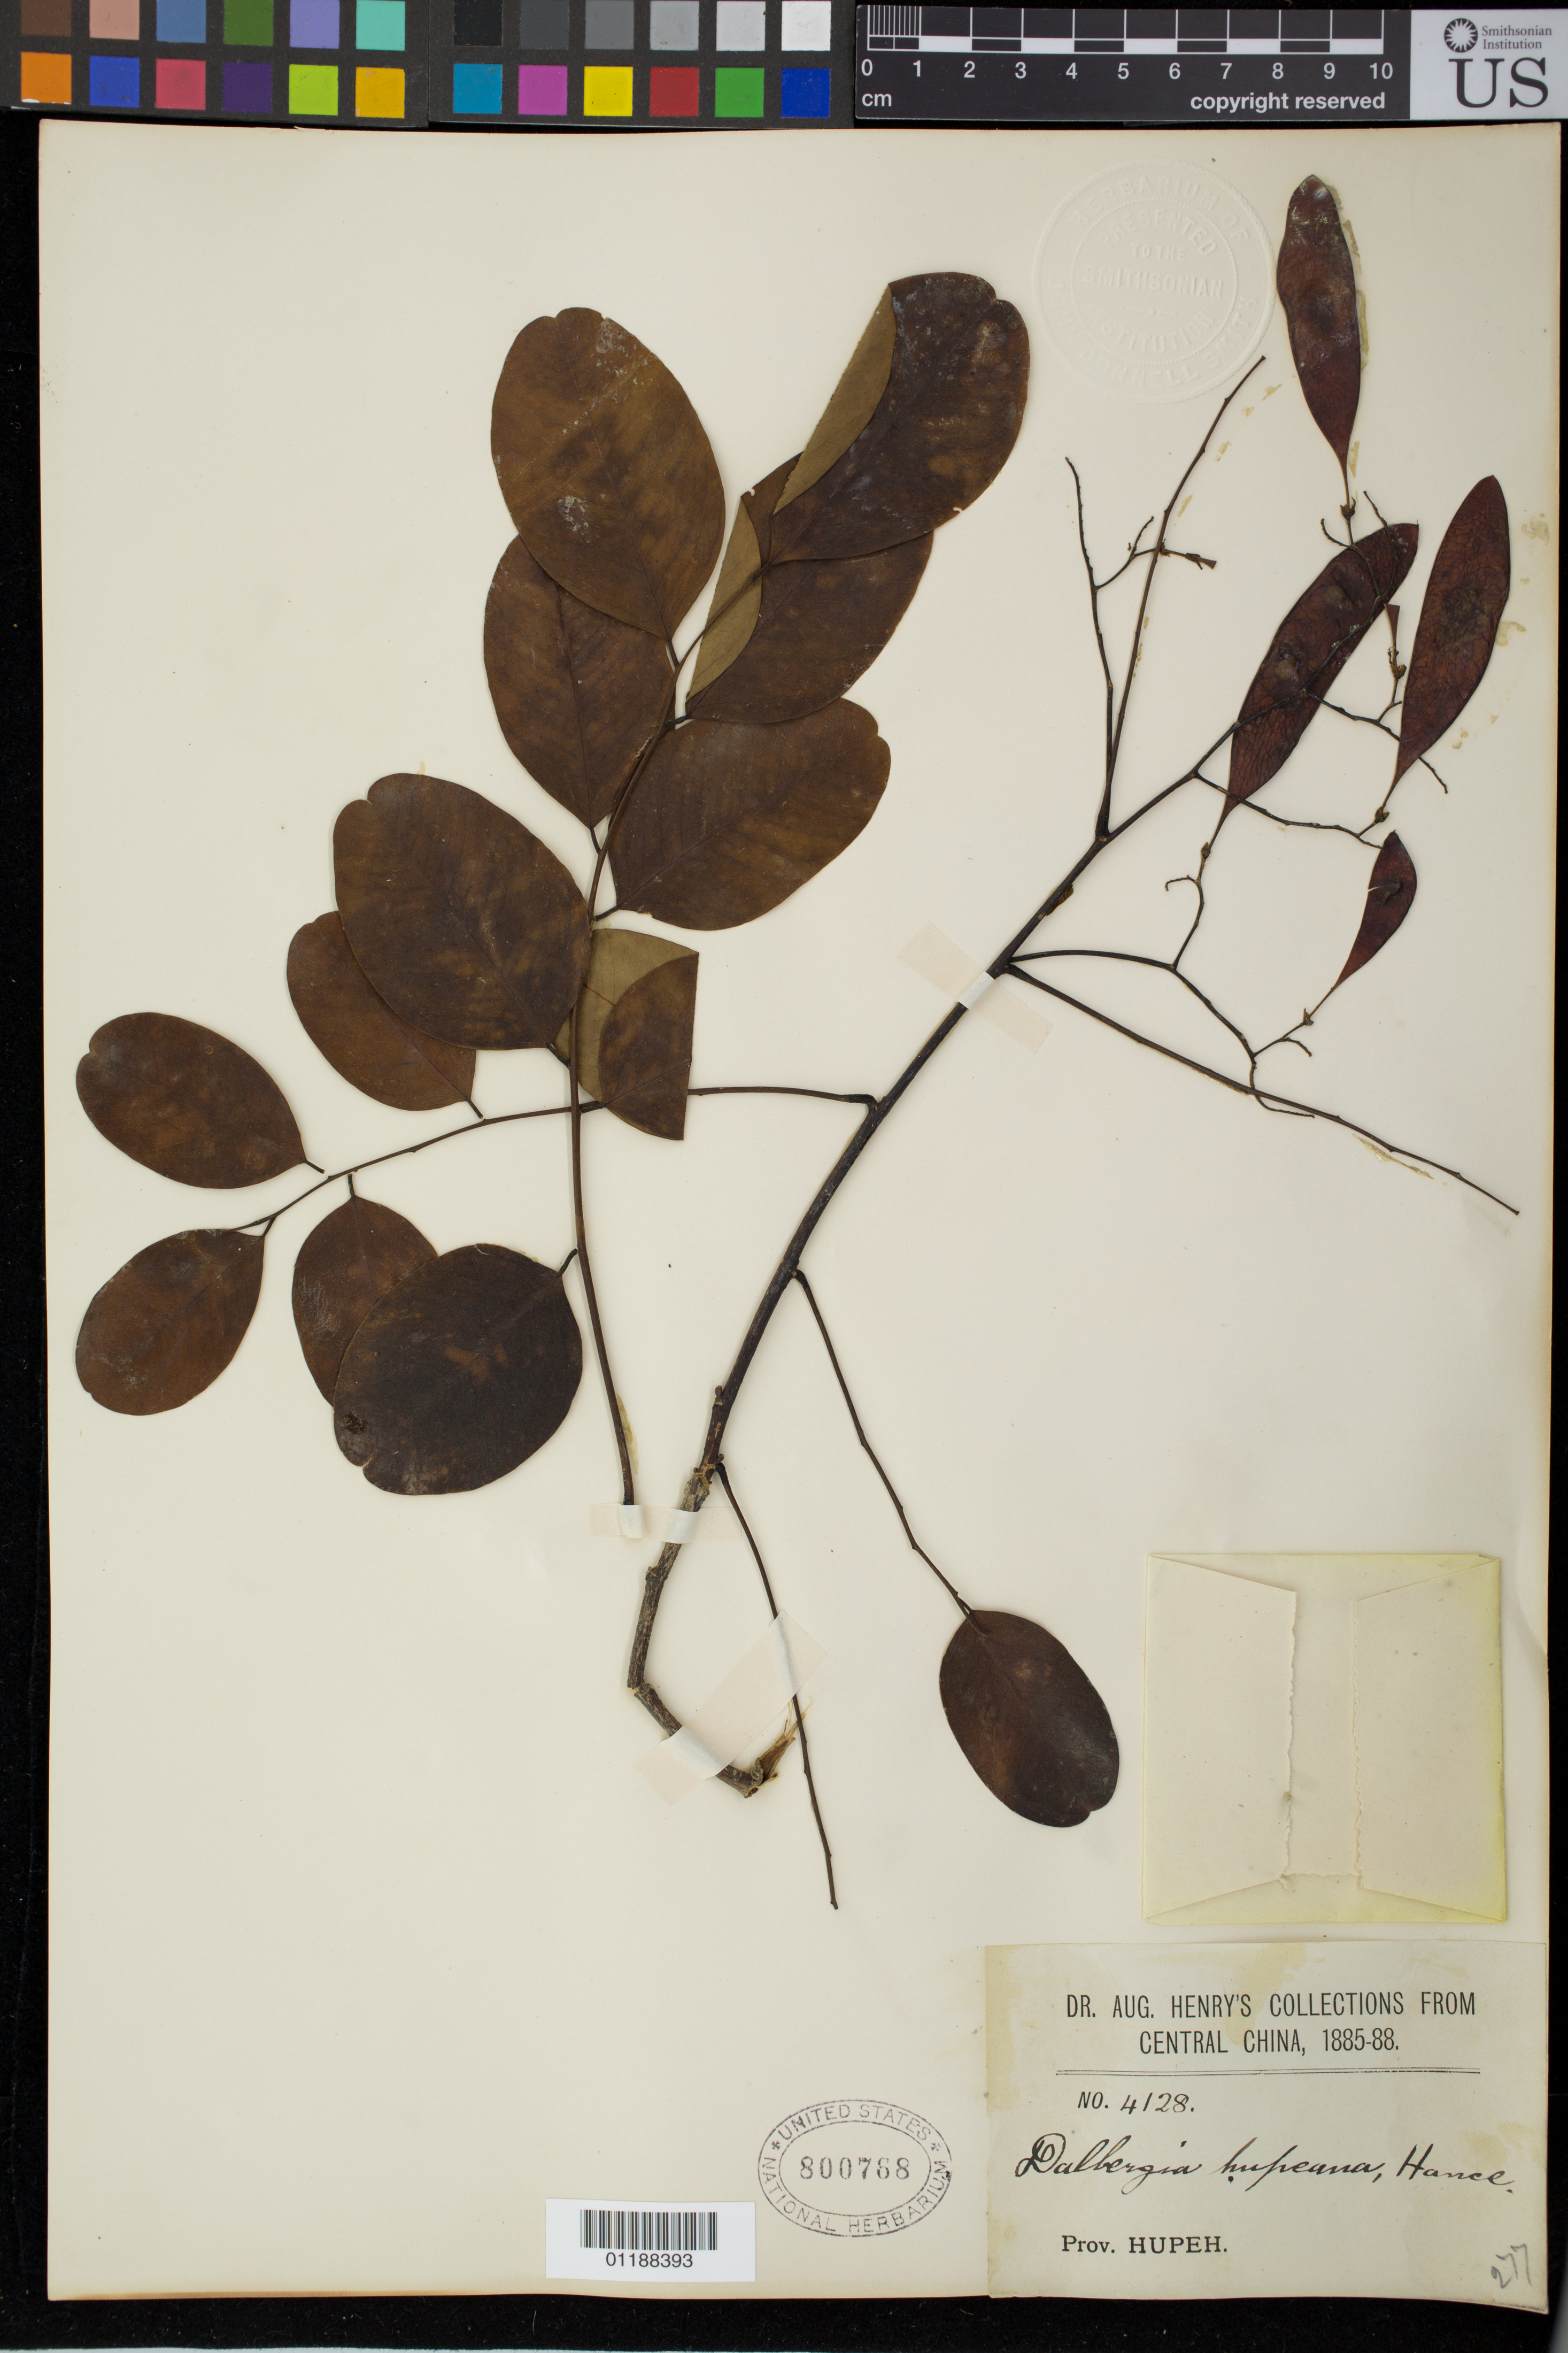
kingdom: Plantae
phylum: Tracheophyta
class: Magnoliopsida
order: Fabales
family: Fabaceae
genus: Dalbergia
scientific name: Dalbergia hupeana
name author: Hance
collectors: A. Henry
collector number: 4128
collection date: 1885/1888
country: China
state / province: Hubei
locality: Central China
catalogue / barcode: US 800788